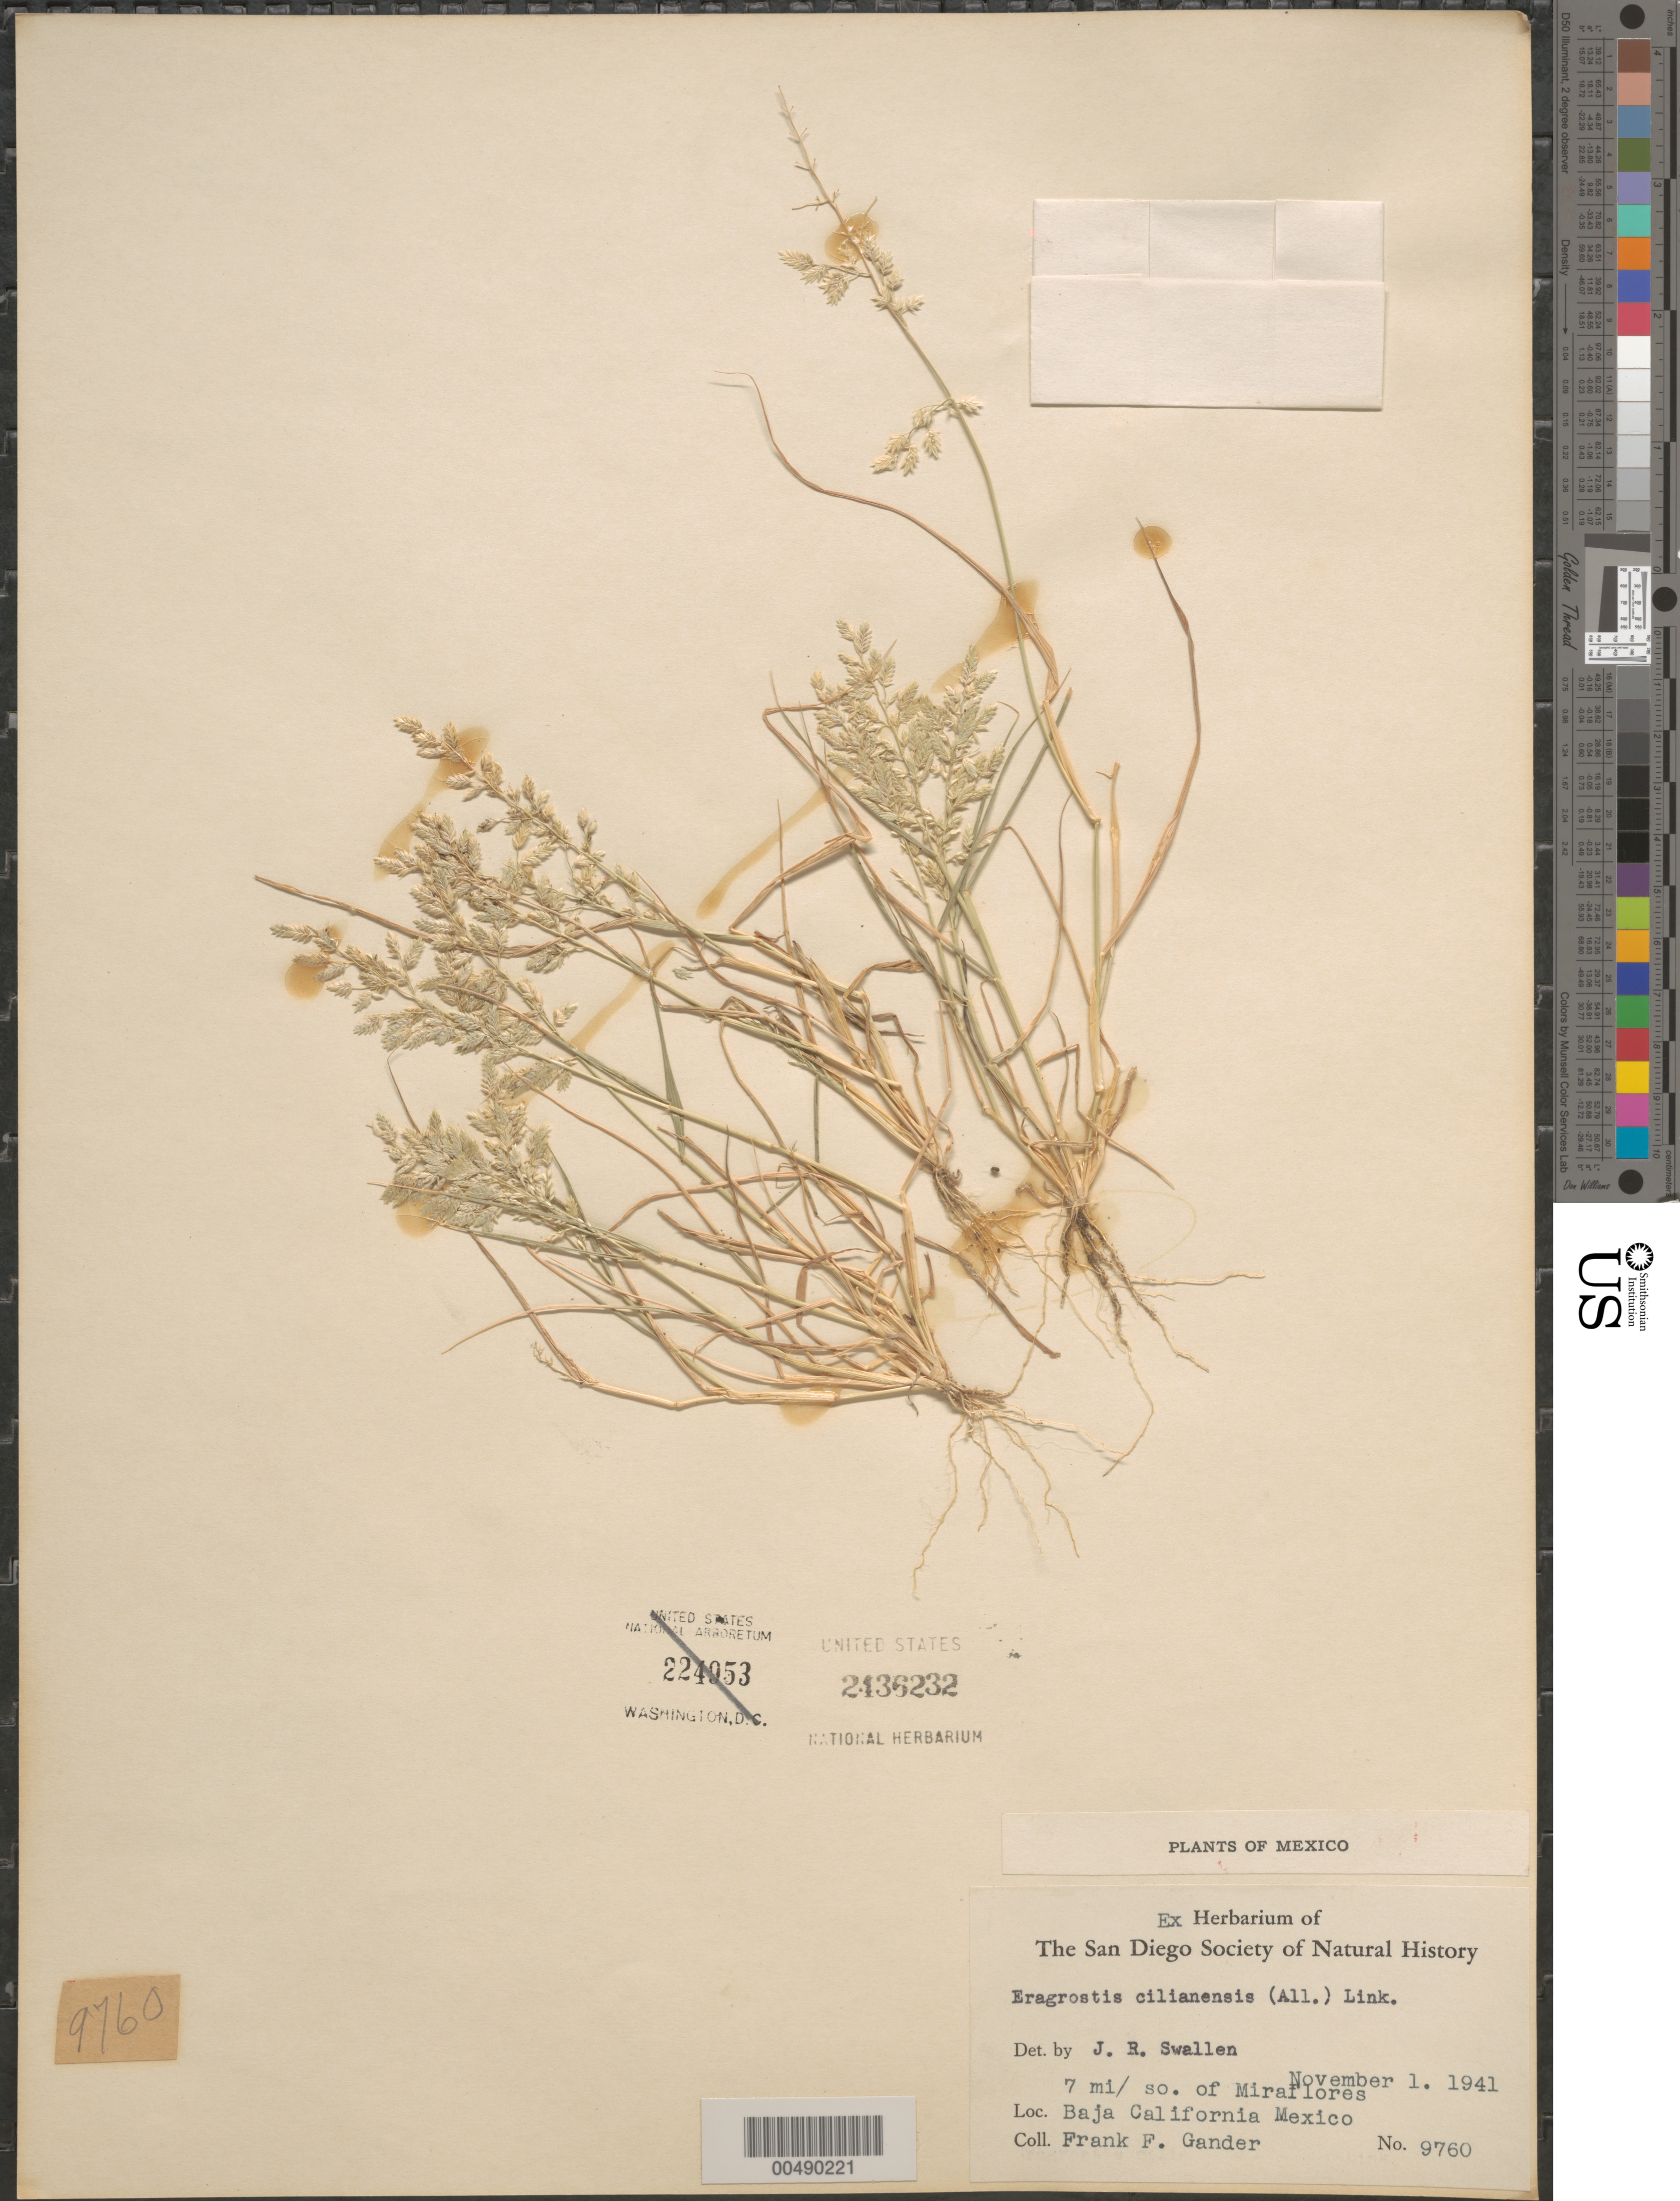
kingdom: Plantae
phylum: Tracheophyta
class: Liliopsida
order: Poales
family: Poaceae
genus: Eragrostis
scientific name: Eragrostis cilianensis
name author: (Bellardi) Vignolo ex Janch.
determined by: Swallen, Jason R.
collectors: F. Gander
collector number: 9760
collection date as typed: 1 Nov 1941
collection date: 1941-11-01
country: Mexico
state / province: Baja California Sur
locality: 7 mi S of Miraflores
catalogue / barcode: US 2436232